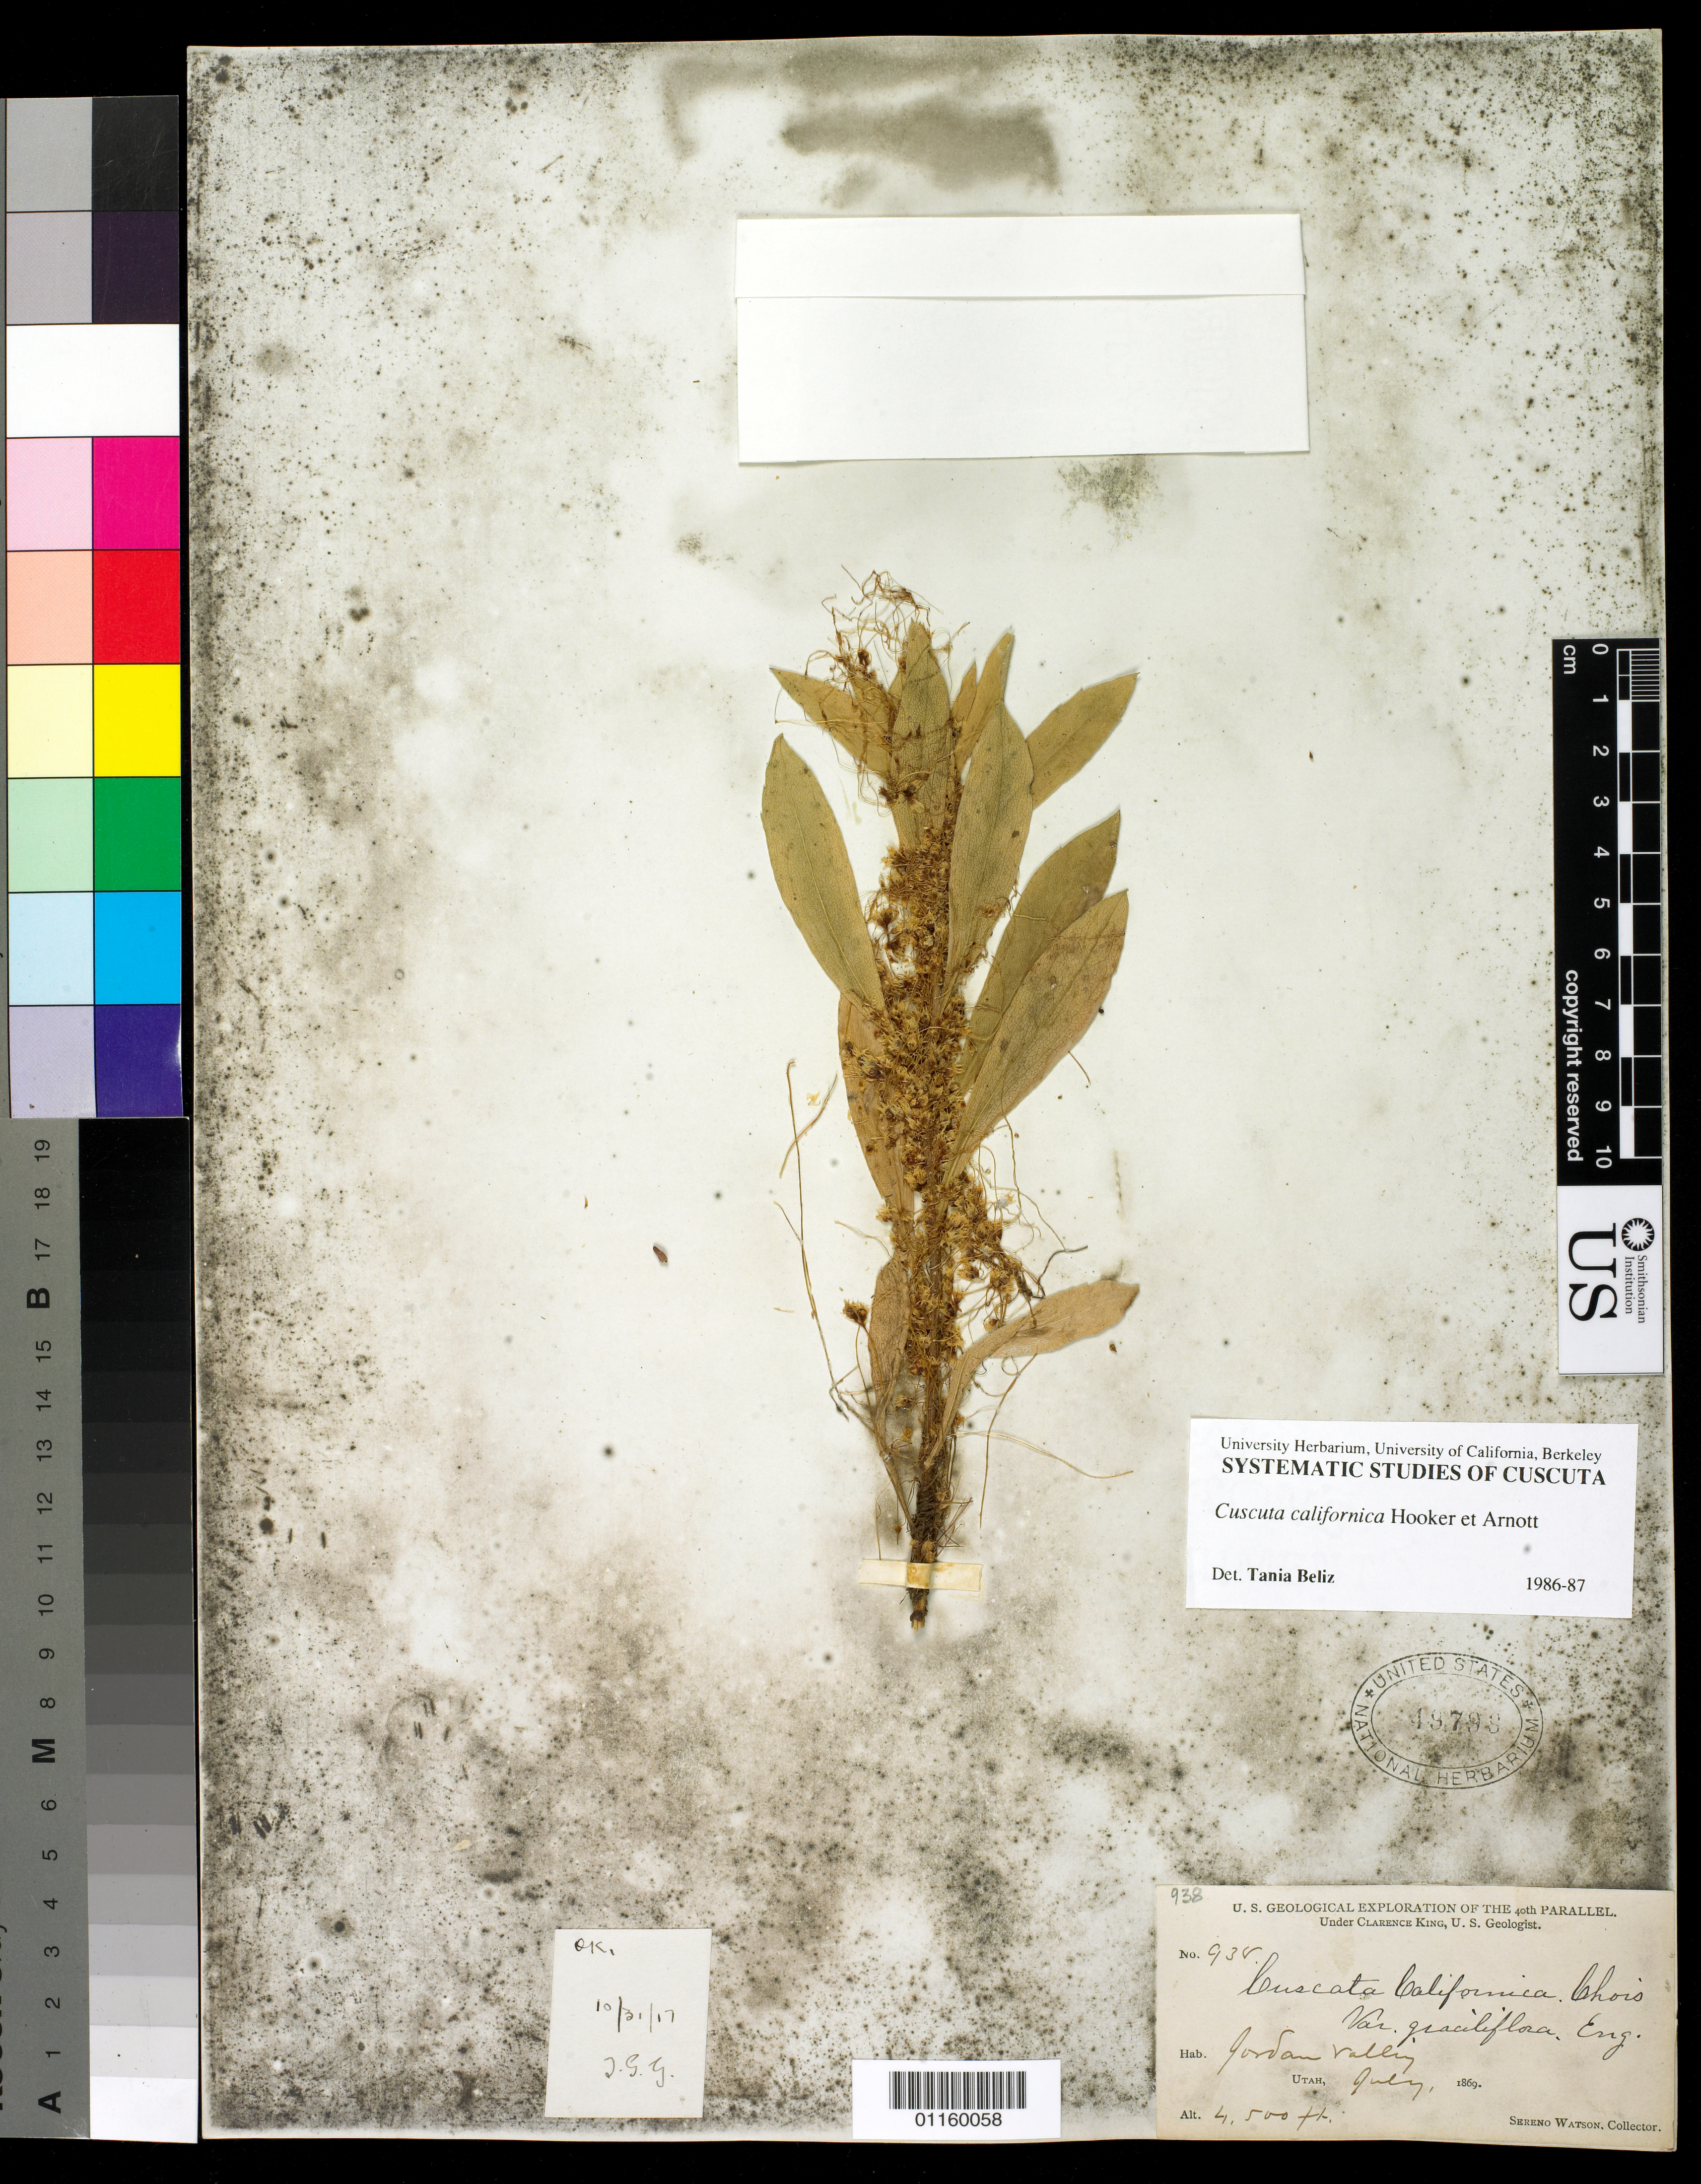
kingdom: Plantae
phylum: Tracheophyta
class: Magnoliopsida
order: Solanales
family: Convolvulaceae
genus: Cuscuta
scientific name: Cuscuta californica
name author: Hook. & Arn.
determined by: Béliz, T.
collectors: S. Watson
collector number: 938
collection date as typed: Jul 1869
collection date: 1869-07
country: United States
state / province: Utah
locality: Jordan Valley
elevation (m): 1372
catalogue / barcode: US 49799